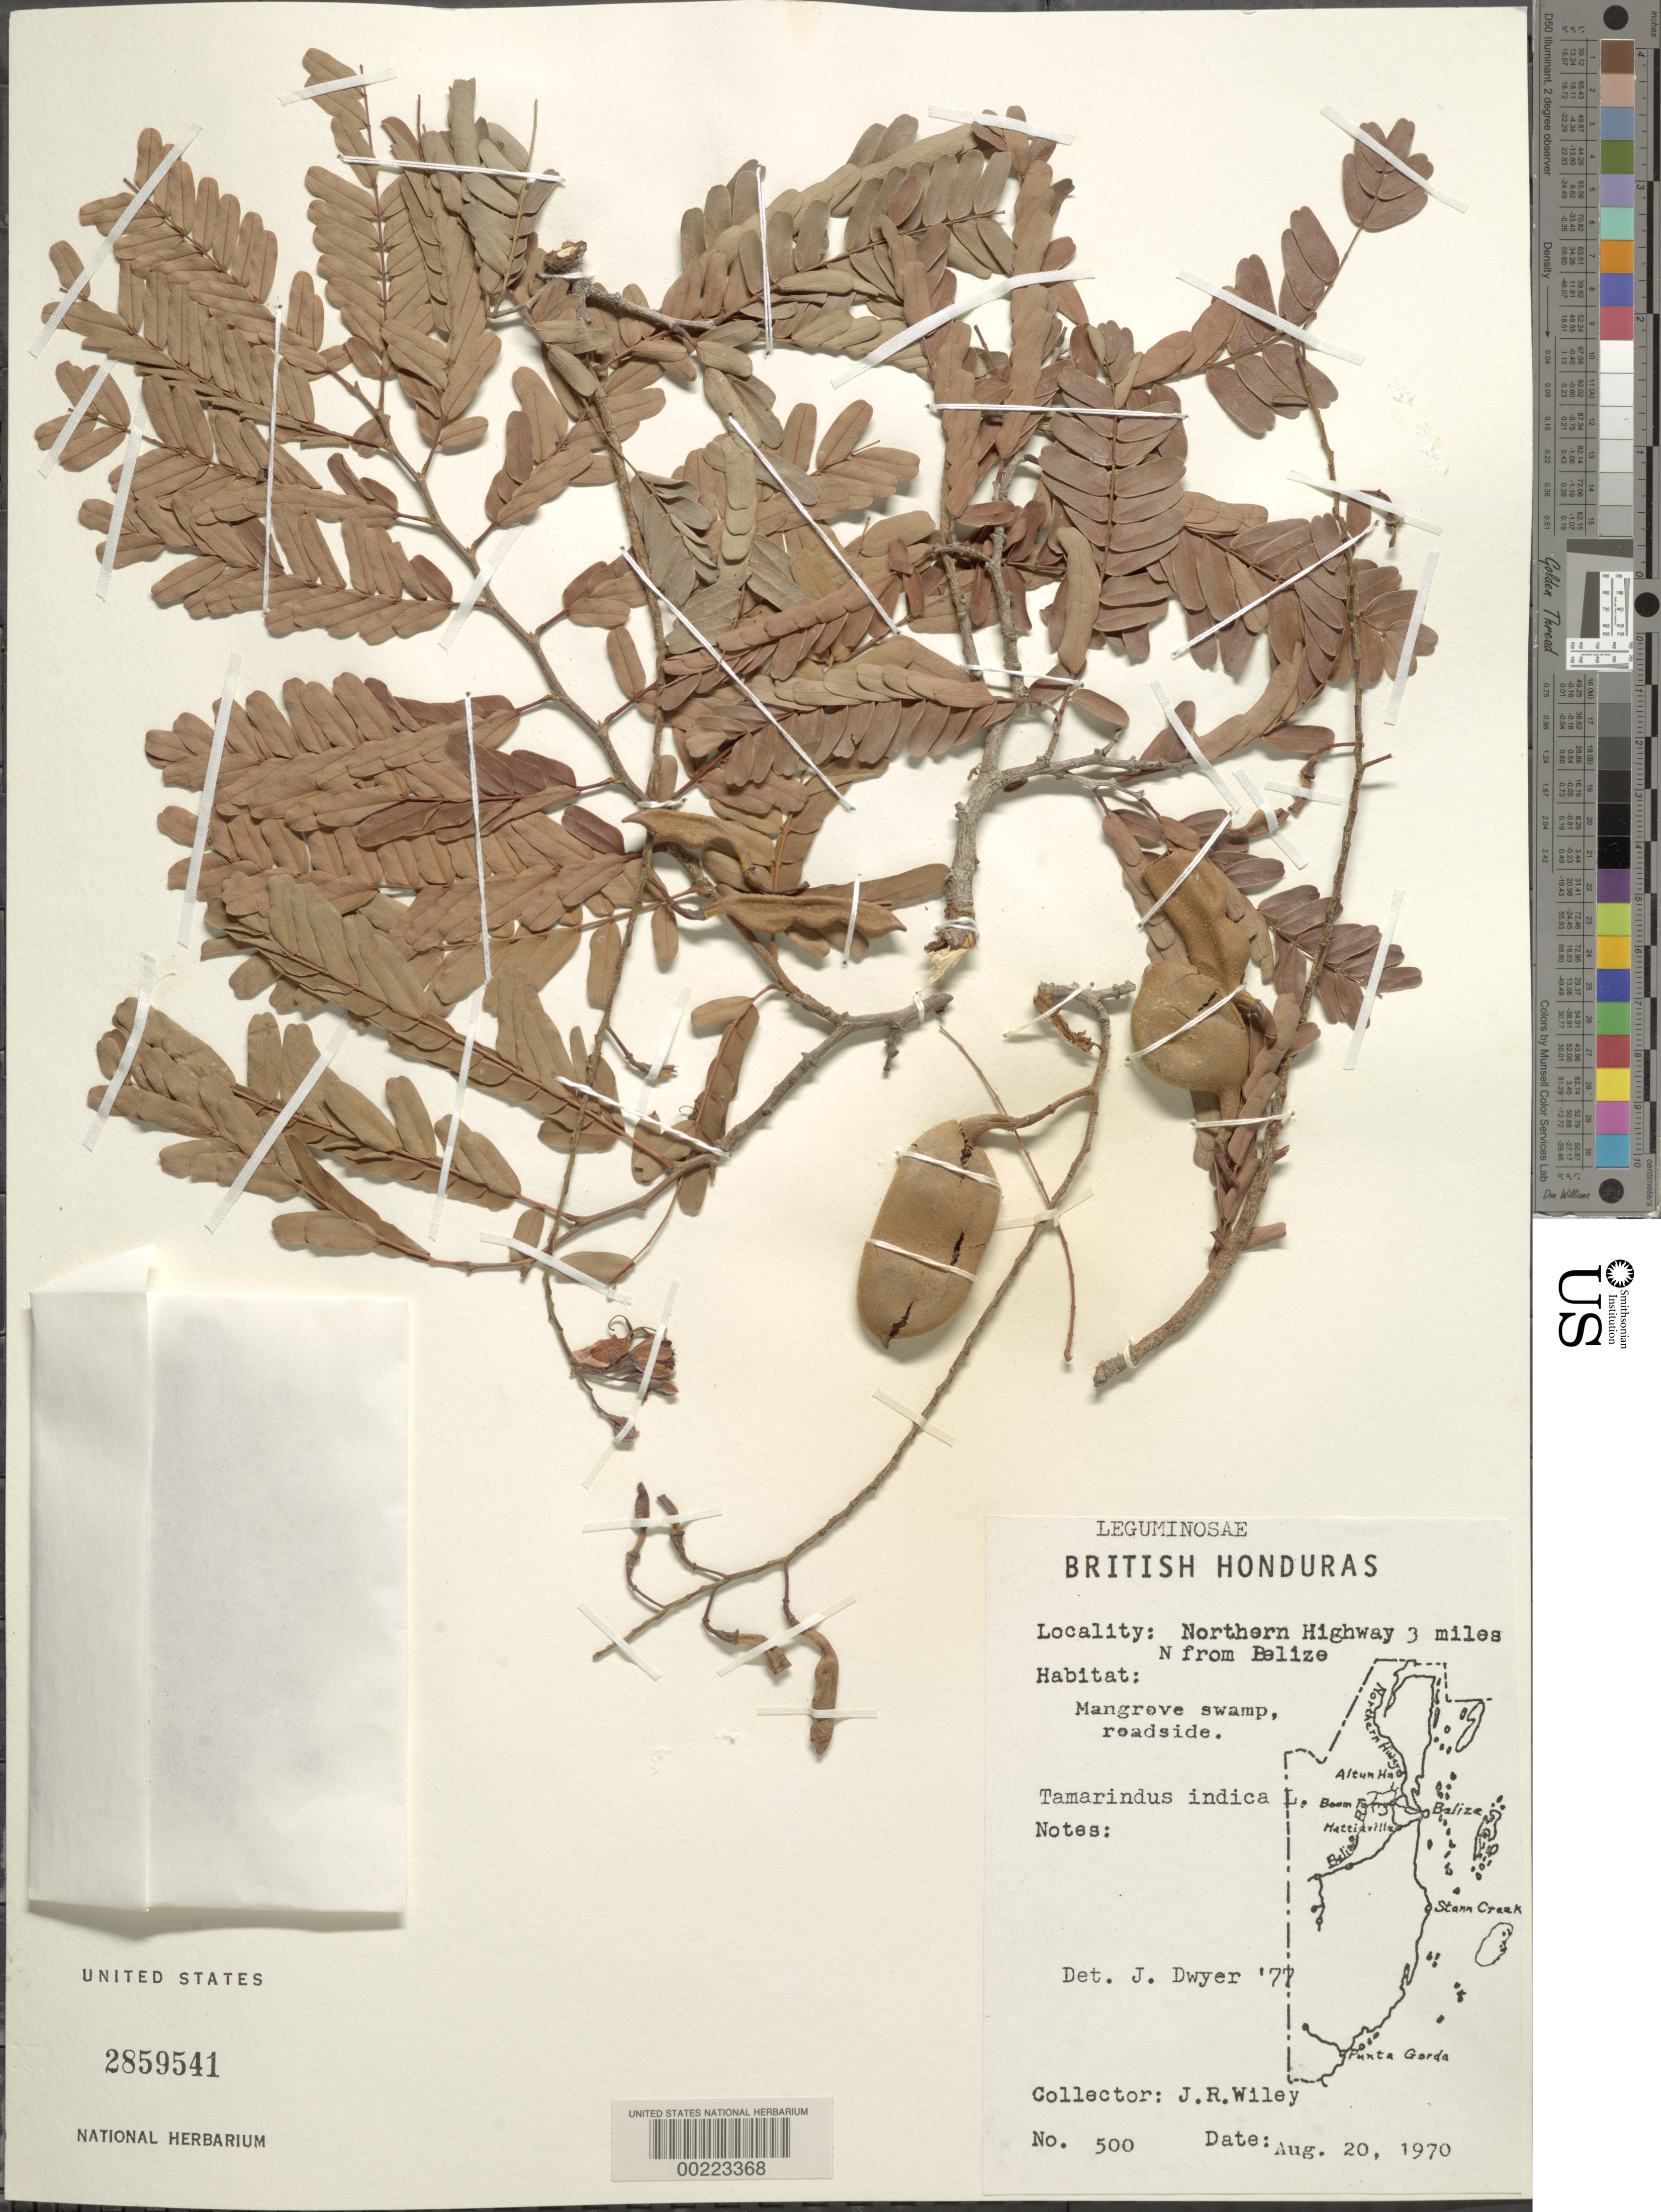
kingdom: Plantae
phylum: Tracheophyta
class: Magnoliopsida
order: Fabales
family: Fabaceae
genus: Tamarindus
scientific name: Tamarindus indica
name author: L.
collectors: J. Wiley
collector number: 500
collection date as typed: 20 Aug 1970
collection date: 1970-08-20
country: Belize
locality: Northern Highway 3 mi N from Belize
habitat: Mangrove swamp, roadside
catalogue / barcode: US 2859541